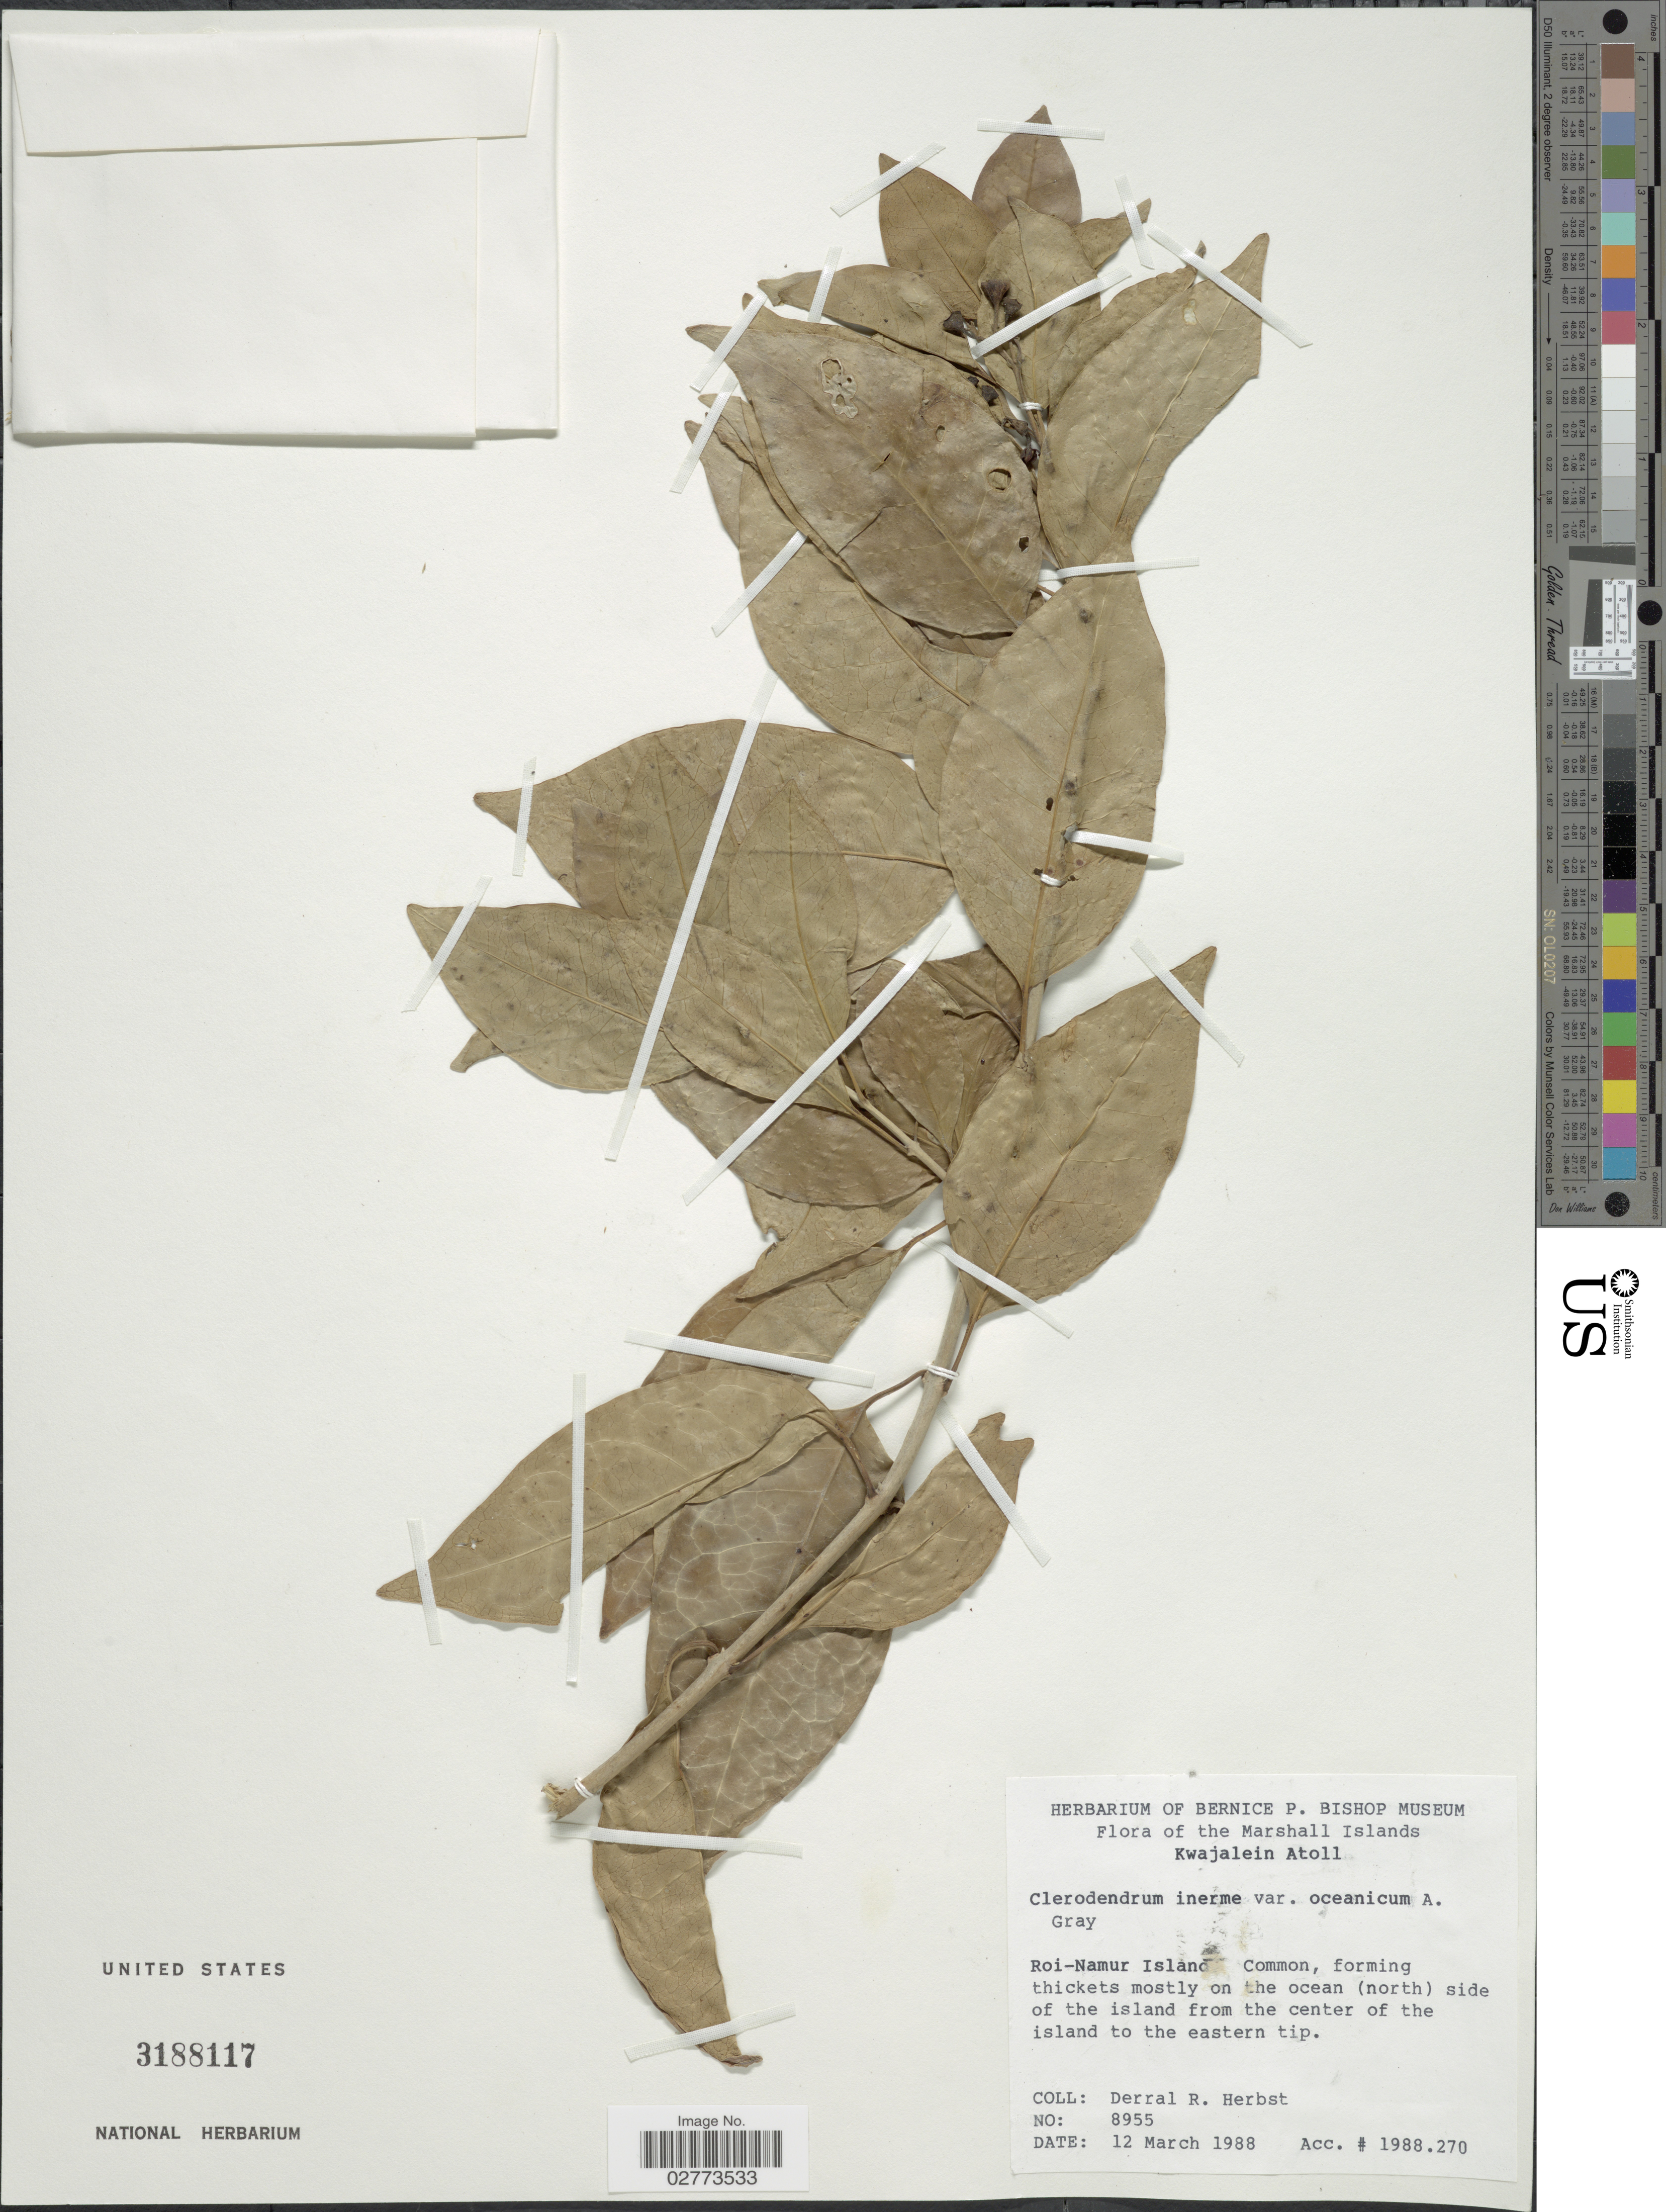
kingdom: Plantae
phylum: Tracheophyta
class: Magnoliopsida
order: Lamiales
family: Lamiaceae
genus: Clerodendrum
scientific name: Clerodendrum inerme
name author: (L.) Gaertn.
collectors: D. R. Herbst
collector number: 8955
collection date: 1988-03-12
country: Marshall Islands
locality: Kwajalein Atoll, Roi-Namur Island.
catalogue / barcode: US 3188117